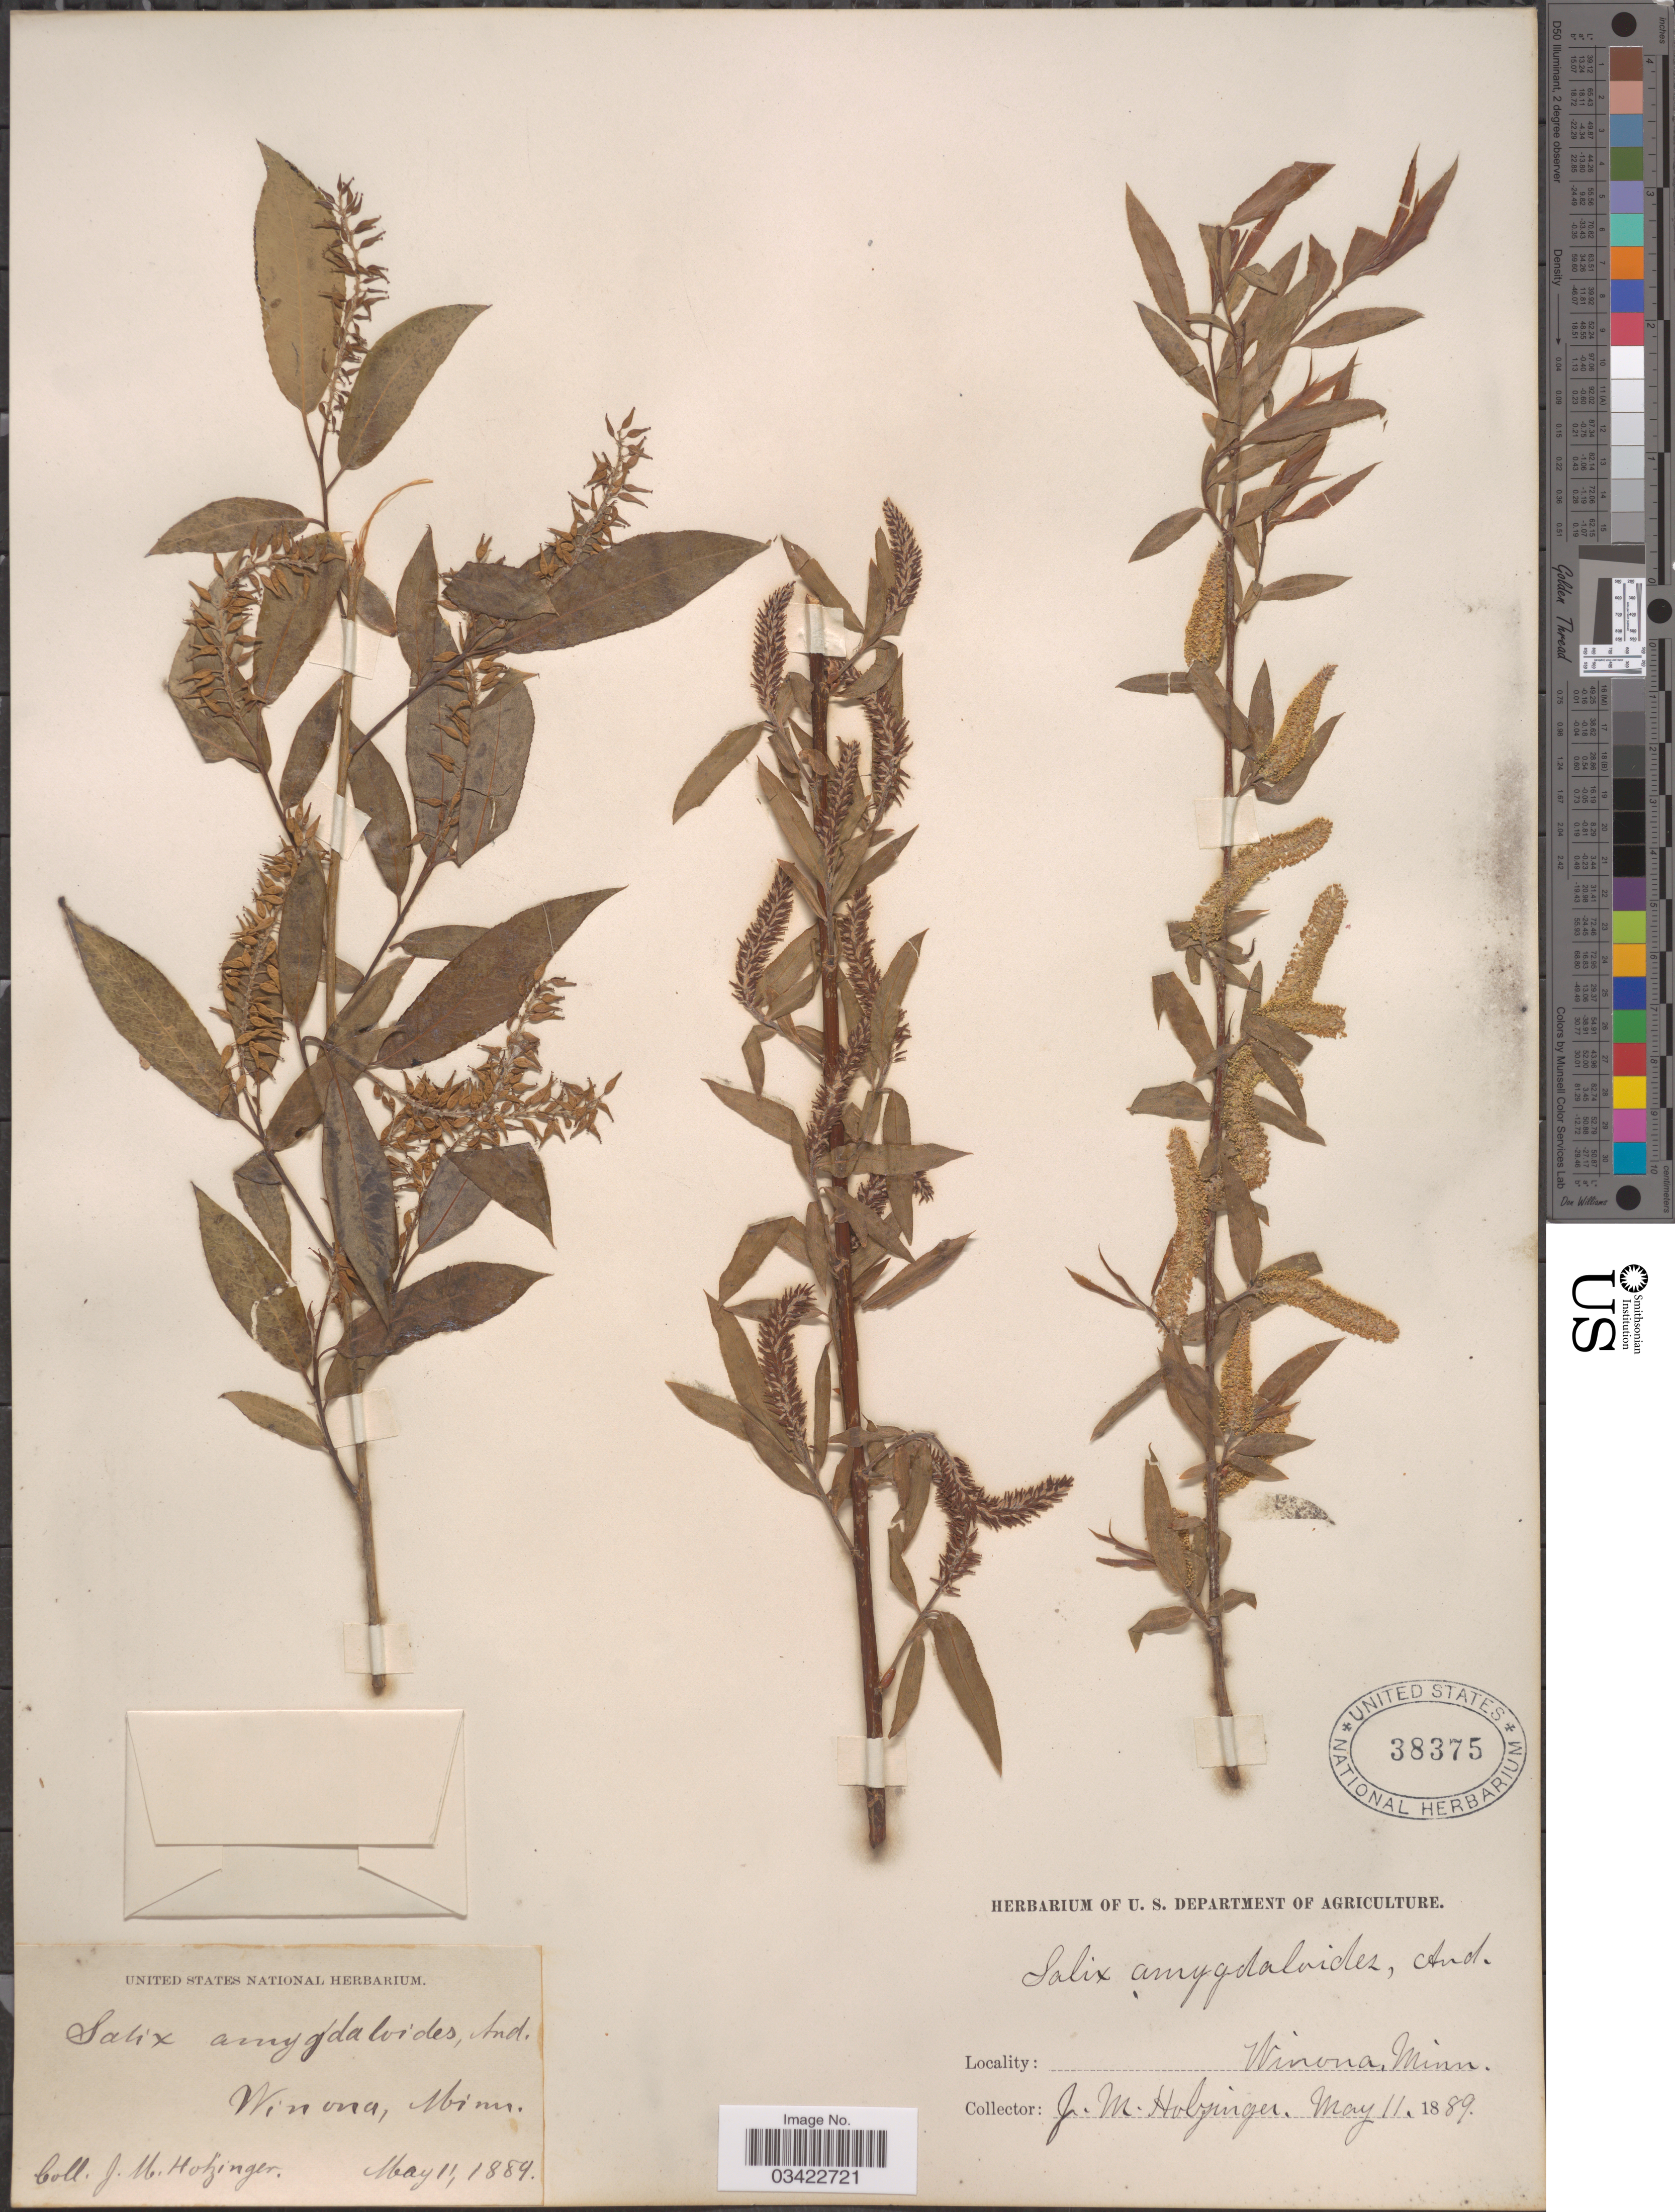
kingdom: Plantae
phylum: Tracheophyta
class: Magnoliopsida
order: Malpighiales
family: Salicaceae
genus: Salix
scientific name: Salix amygdaloides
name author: Andersson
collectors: J. M. Holzinger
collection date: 1889-05-11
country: United States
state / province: Minnesota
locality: Winona.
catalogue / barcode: US 38375